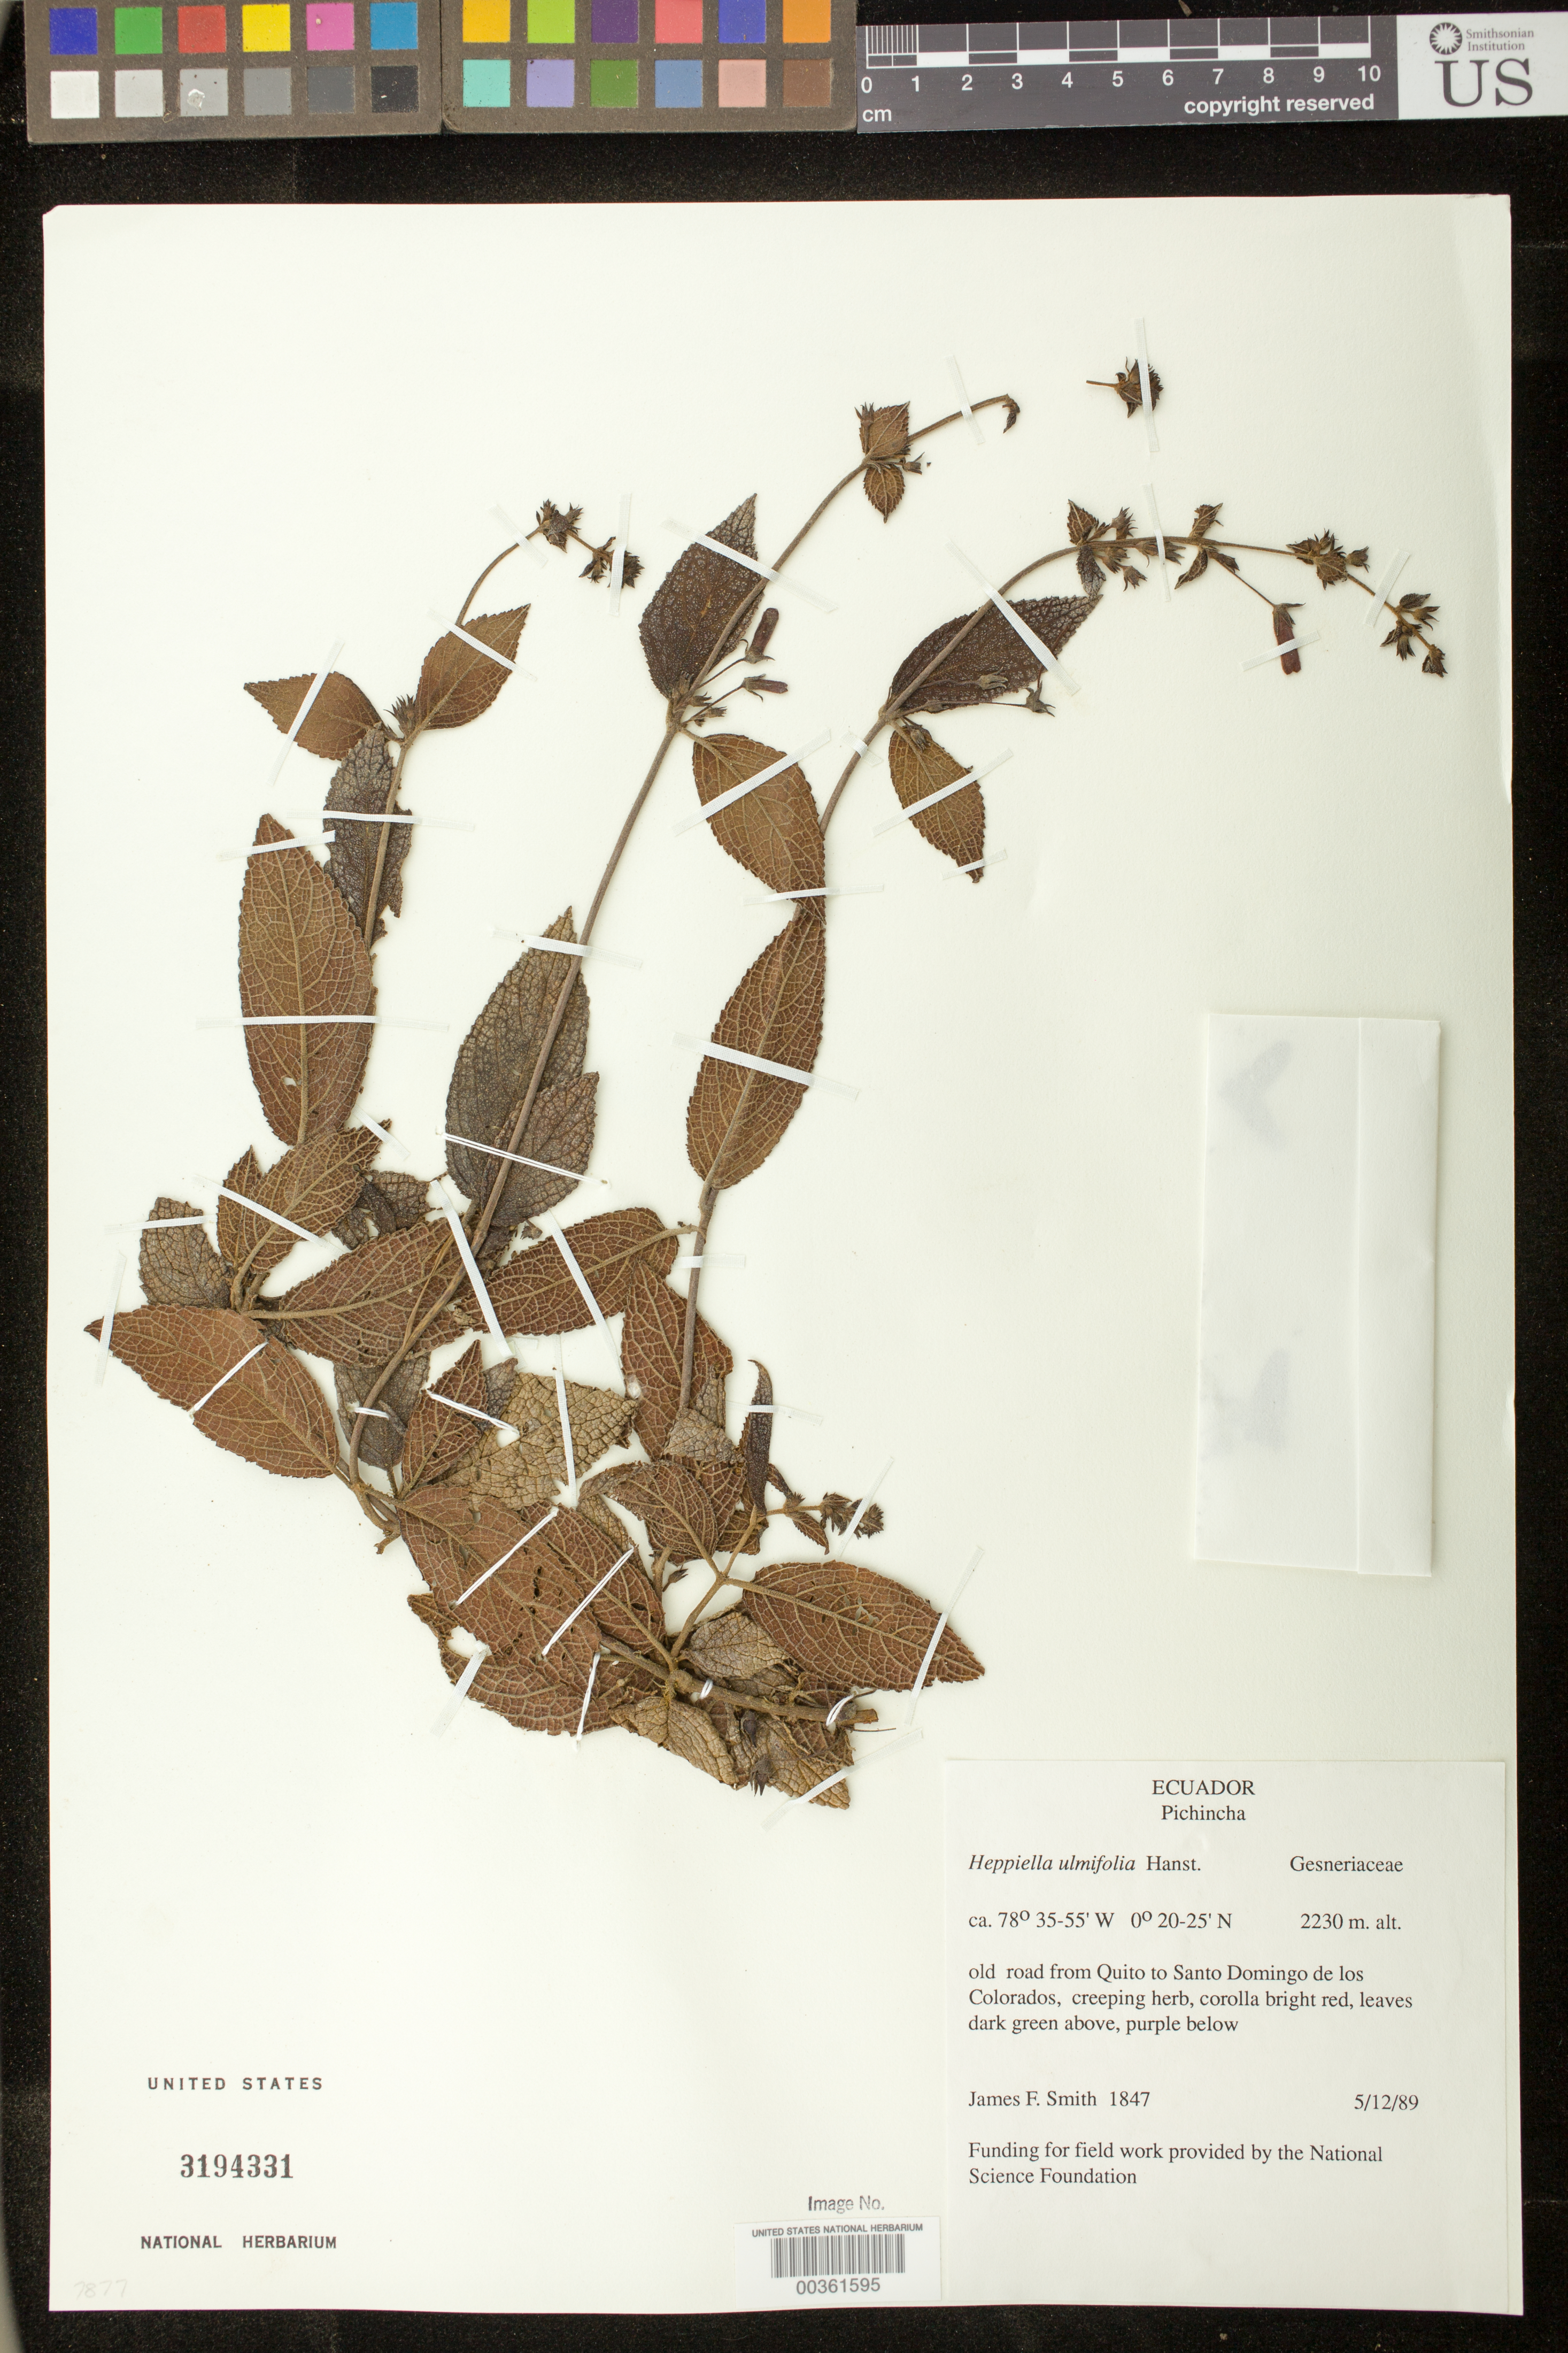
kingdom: Plantae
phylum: Tracheophyta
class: Magnoliopsida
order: Lamiales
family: Gesneriaceae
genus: Heppiella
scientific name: Heppiella ulmifolia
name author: (Kunth) Hanst.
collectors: J. Smith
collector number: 1847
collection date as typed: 12 May 1989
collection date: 1989-05-12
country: Ecuador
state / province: Pichincha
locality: Old road from Quito to Santo Domingo de los Colorados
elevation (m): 2230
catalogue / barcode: US 3194331